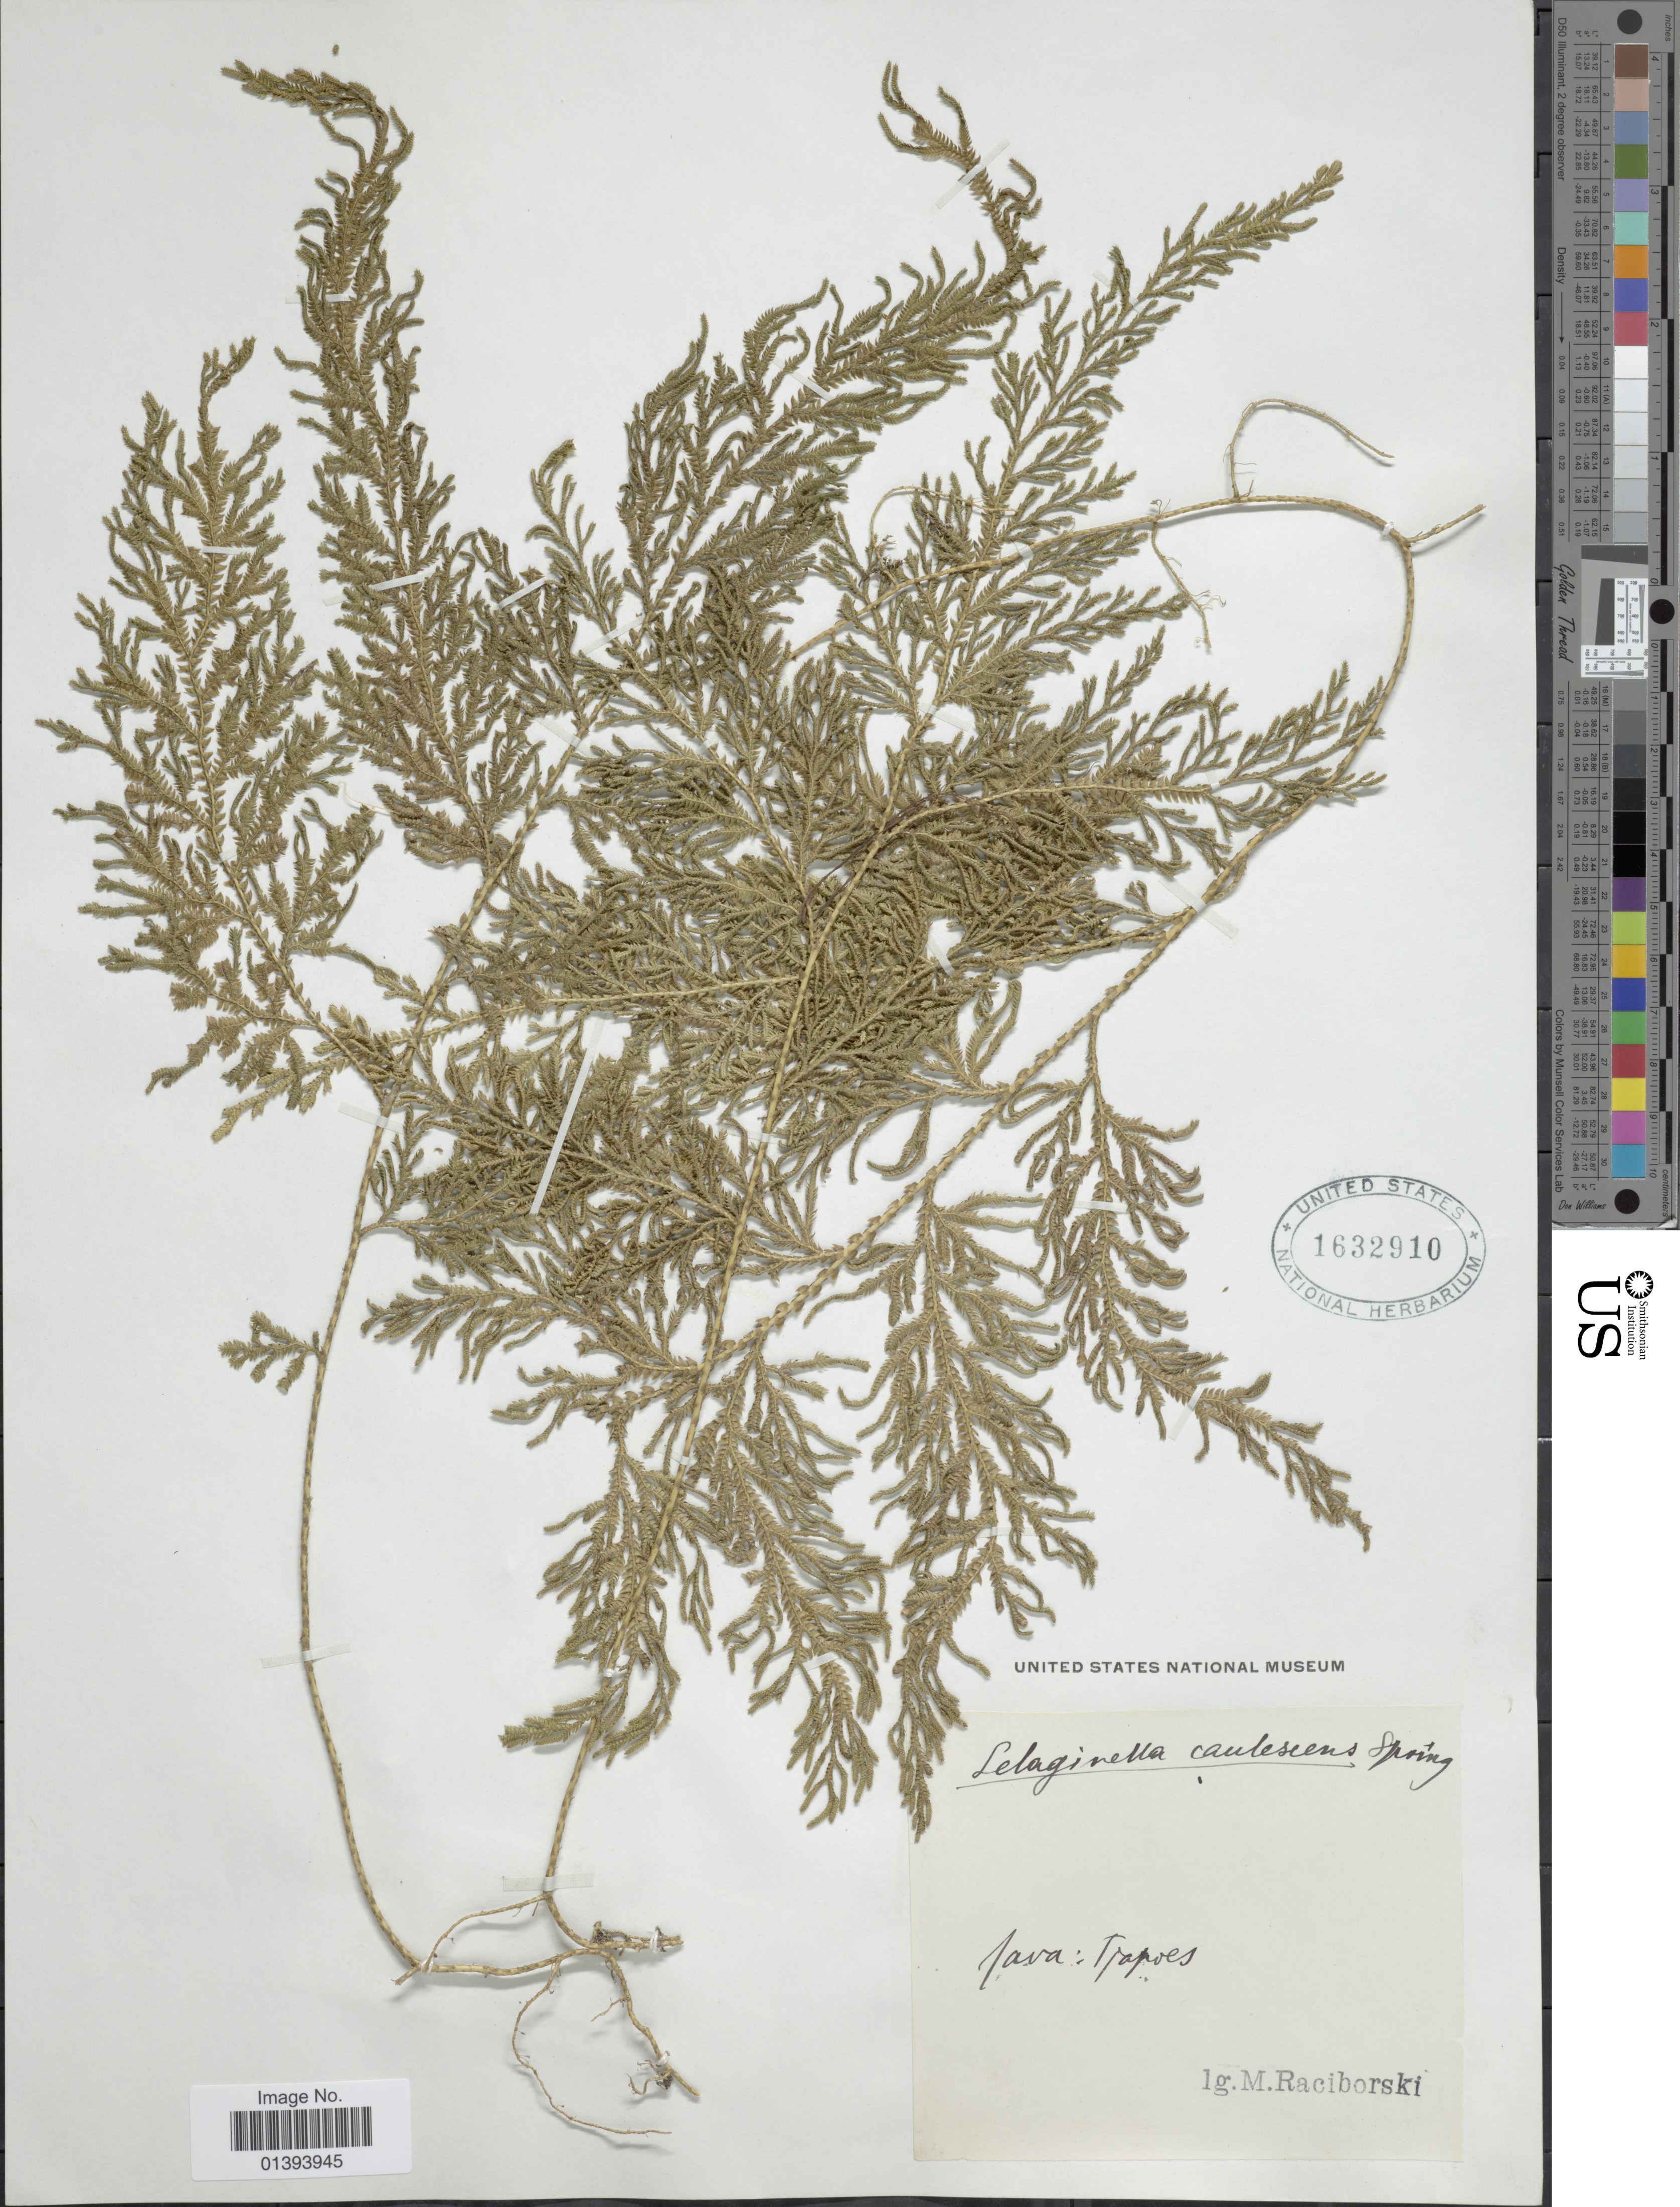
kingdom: Plantae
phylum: Tracheophyta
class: Lycopodiopsida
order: Selaginellales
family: Selaginellaceae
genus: Selaginella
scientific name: Selaginella involvens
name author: (Sw.) Spring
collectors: M. Raciborski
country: Indonesia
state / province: Java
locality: Java: Tjapoes [interpreted]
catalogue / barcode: US 1632910